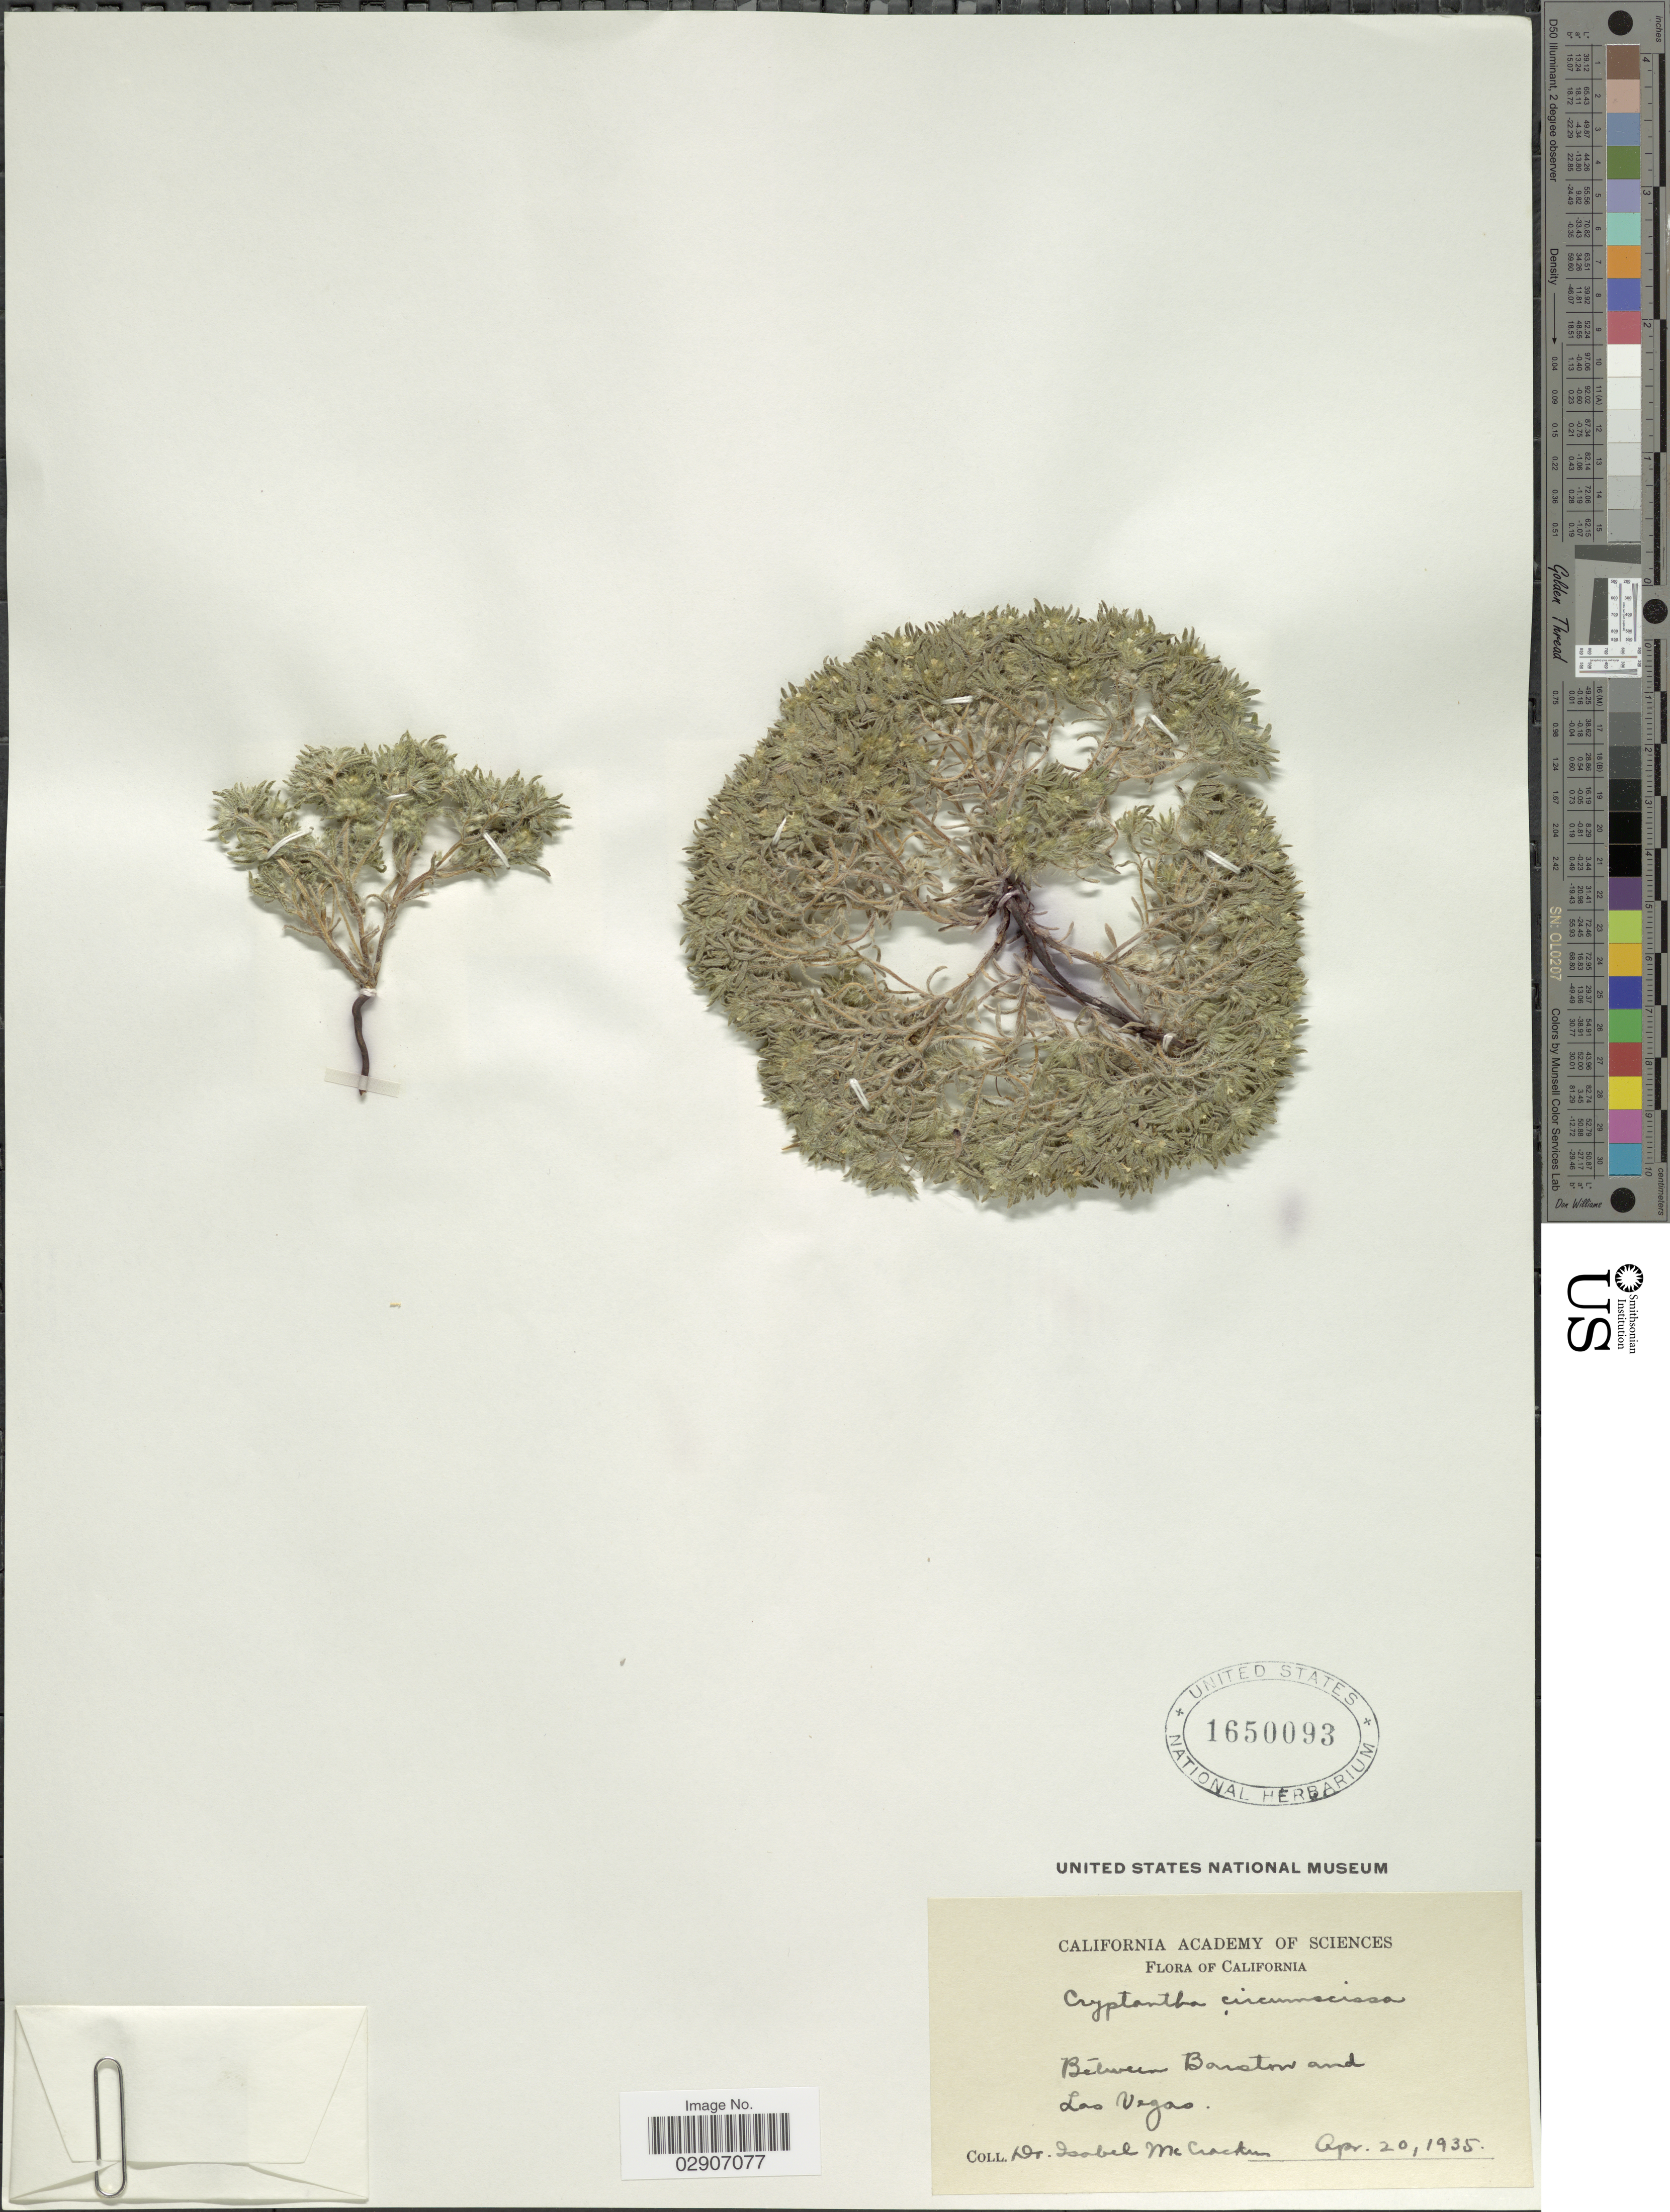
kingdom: Plantae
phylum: Tracheophyta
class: Magnoliopsida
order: Boraginales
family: Boraginaceae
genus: Cryptantha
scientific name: Cryptantha circumscissa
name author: (Hook. & Arn.) I.M. Johnst.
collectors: I. McCracken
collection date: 1935-04-20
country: United States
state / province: California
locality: Between Barston and Las Vegas.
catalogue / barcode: US 1650093